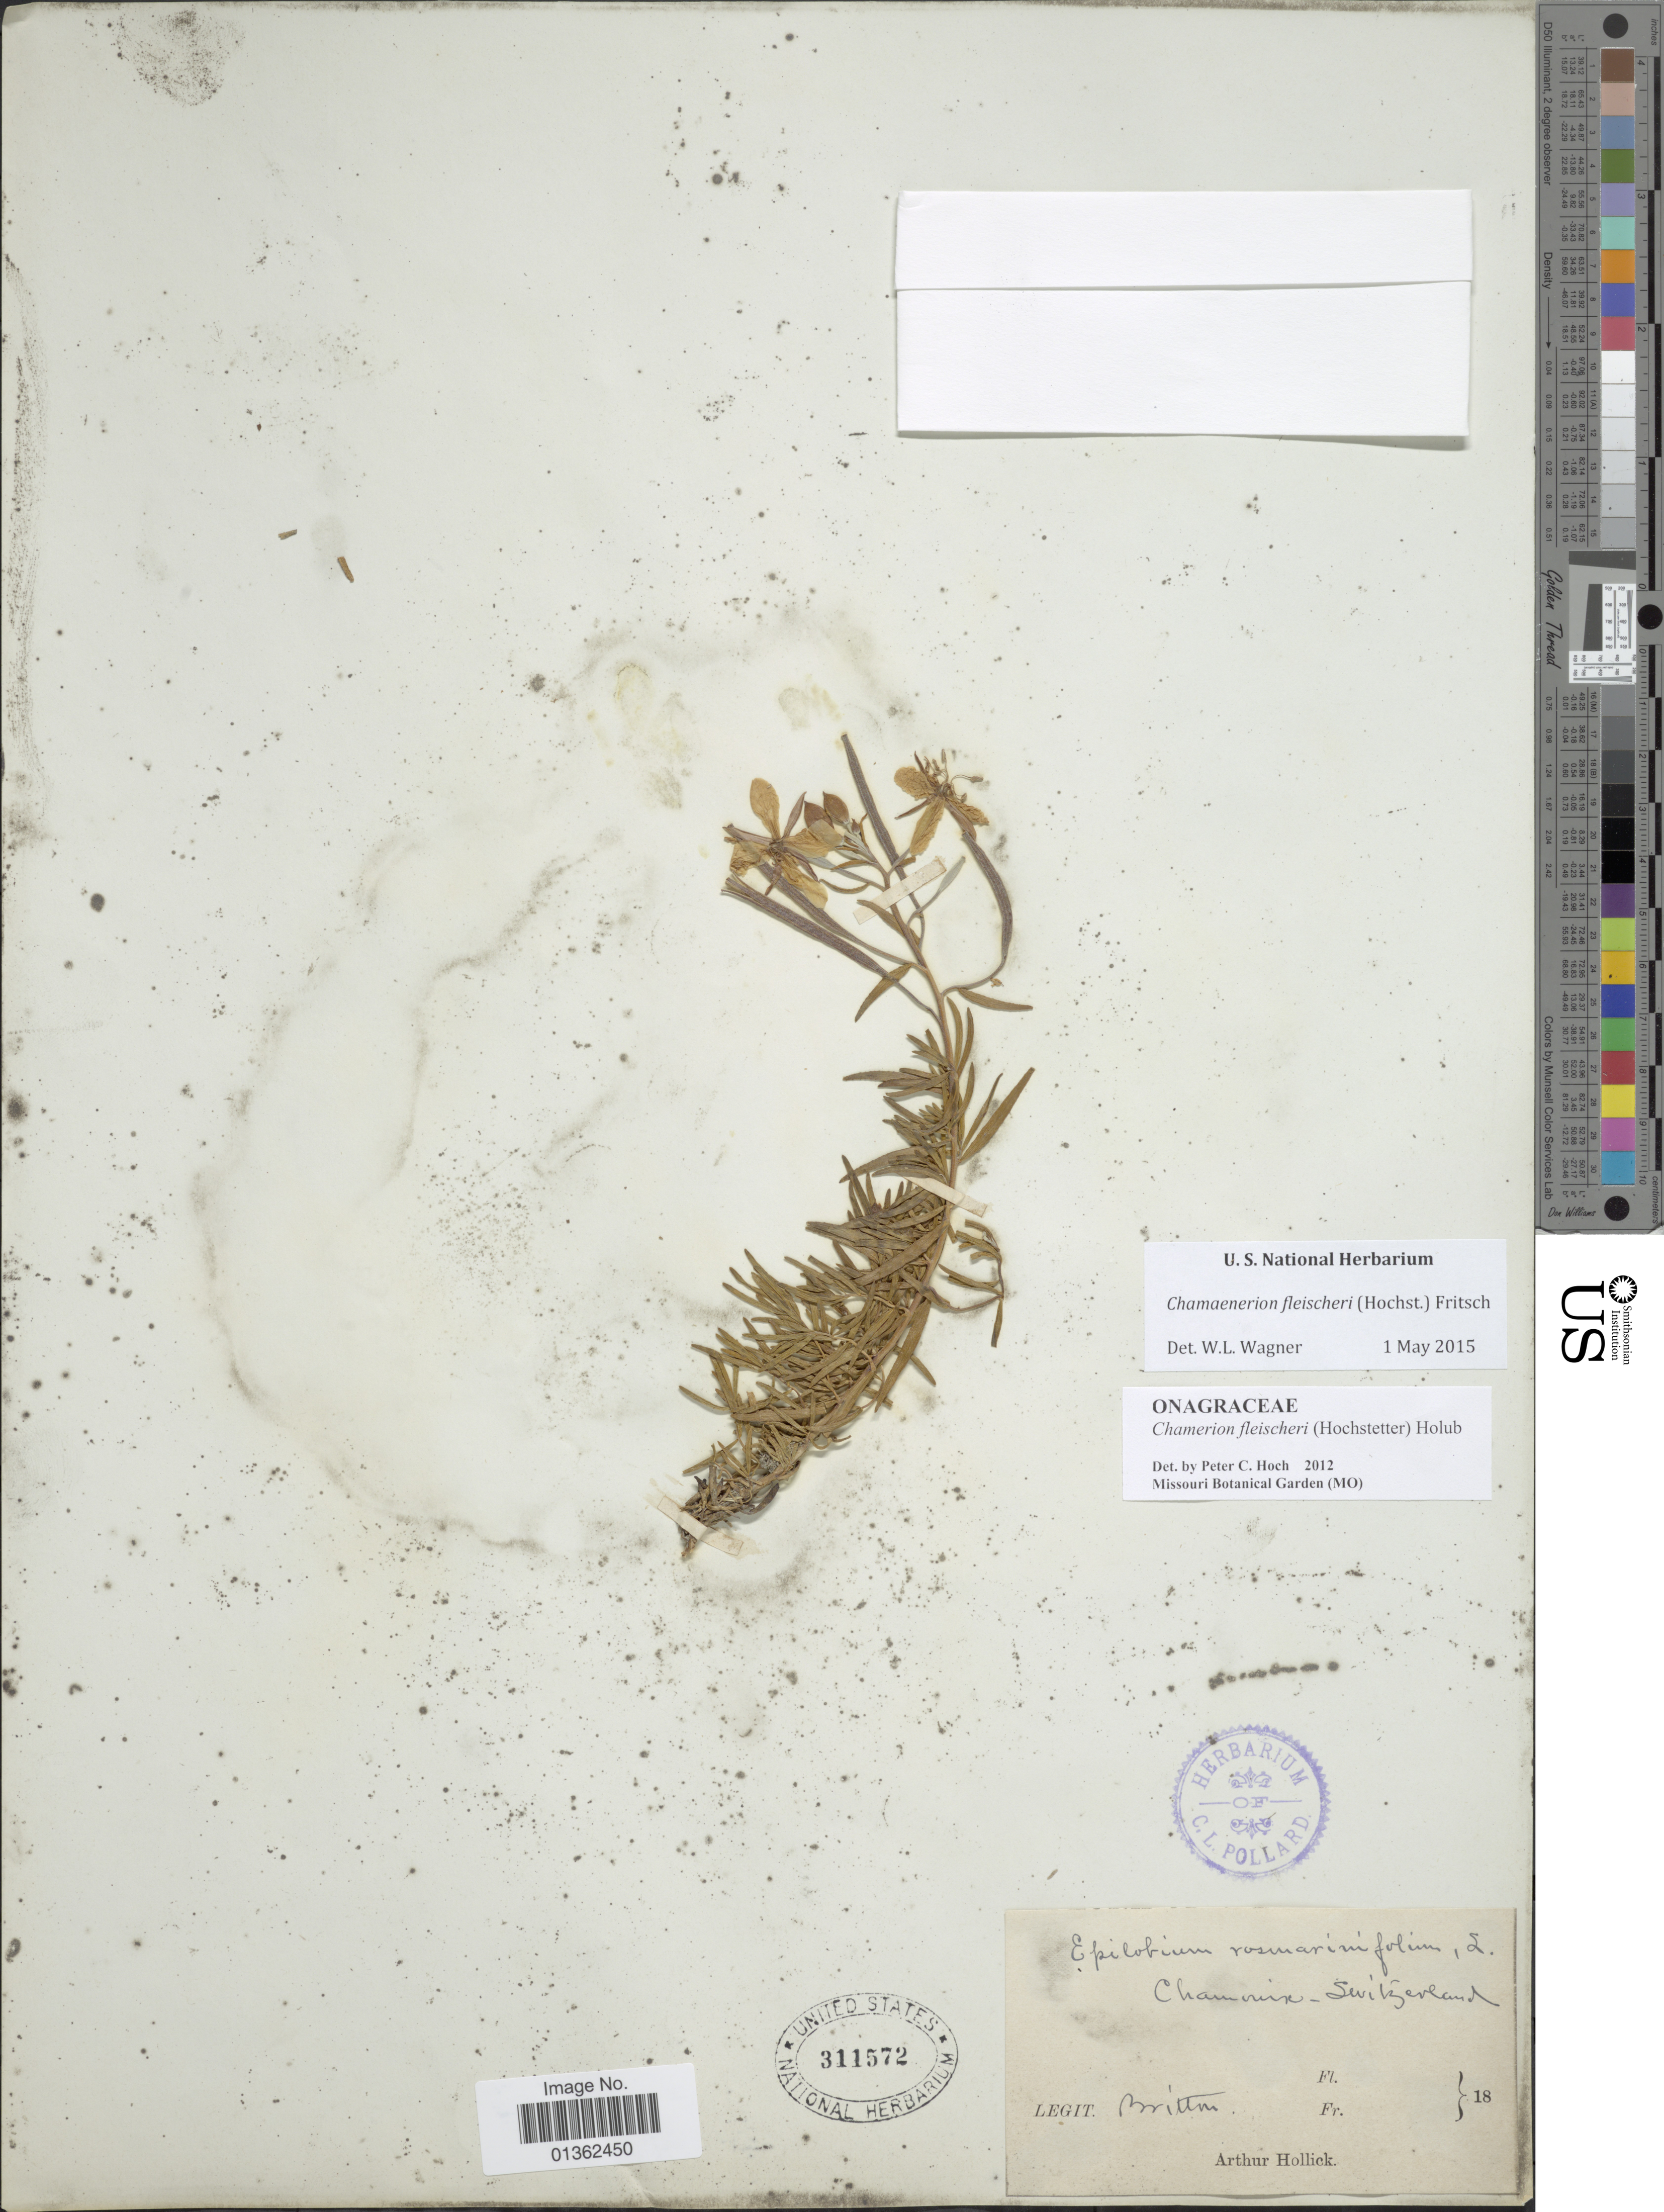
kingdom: Plantae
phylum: Tracheophyta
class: Magnoliopsida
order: Myrtales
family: Onagraceae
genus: Chamaenerion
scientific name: Chamaenerion fleischeri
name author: (Hochst.) Fritsch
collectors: Britten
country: France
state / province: Auvergne-Rhône-Alpes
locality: Chamonix - Switzerland.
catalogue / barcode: US 311572